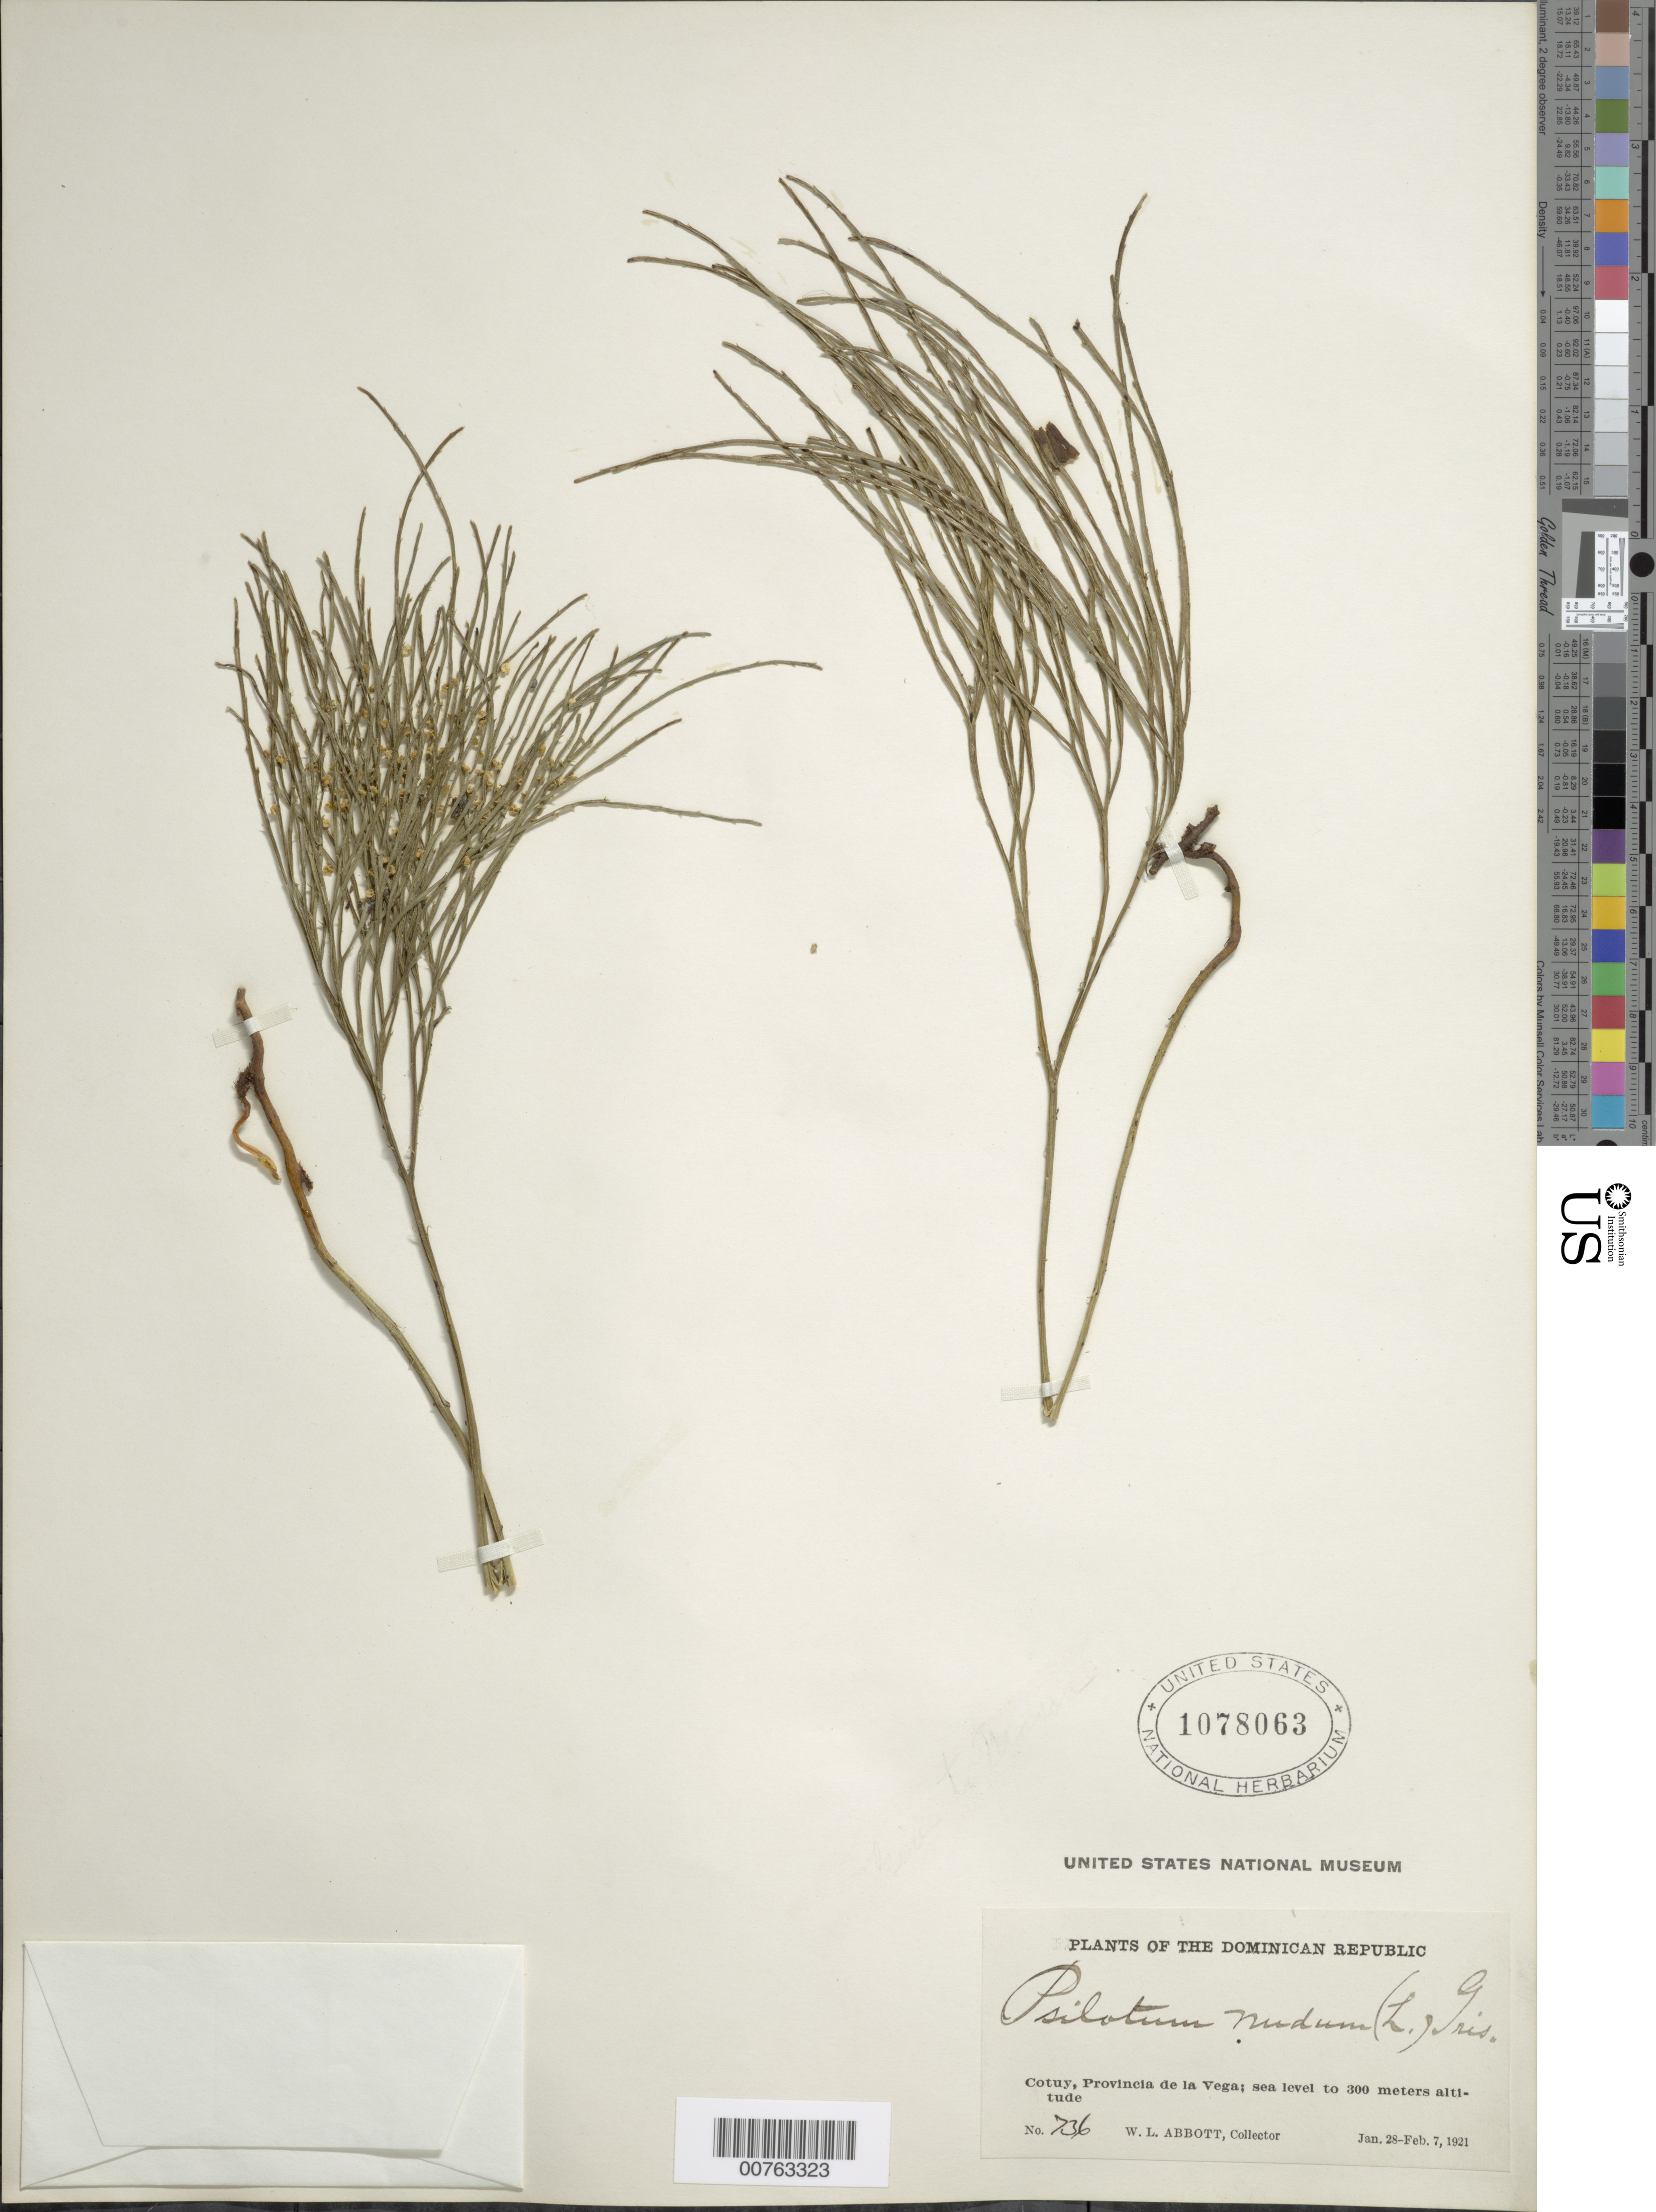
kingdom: Plantae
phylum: Tracheophyta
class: Polypodiopsida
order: Psilotales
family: Psilotaceae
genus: Psilotum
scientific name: Psilotum nudum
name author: (L.) P. Beauv.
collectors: W. L. Abbott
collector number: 736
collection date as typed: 28 Feb 1910 07 Feb 1921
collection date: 1910-02-28/1921-02-07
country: Dominican Republic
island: Hispaniola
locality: Cotuy, Provincia de La Vega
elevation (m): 0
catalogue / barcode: US 1078063